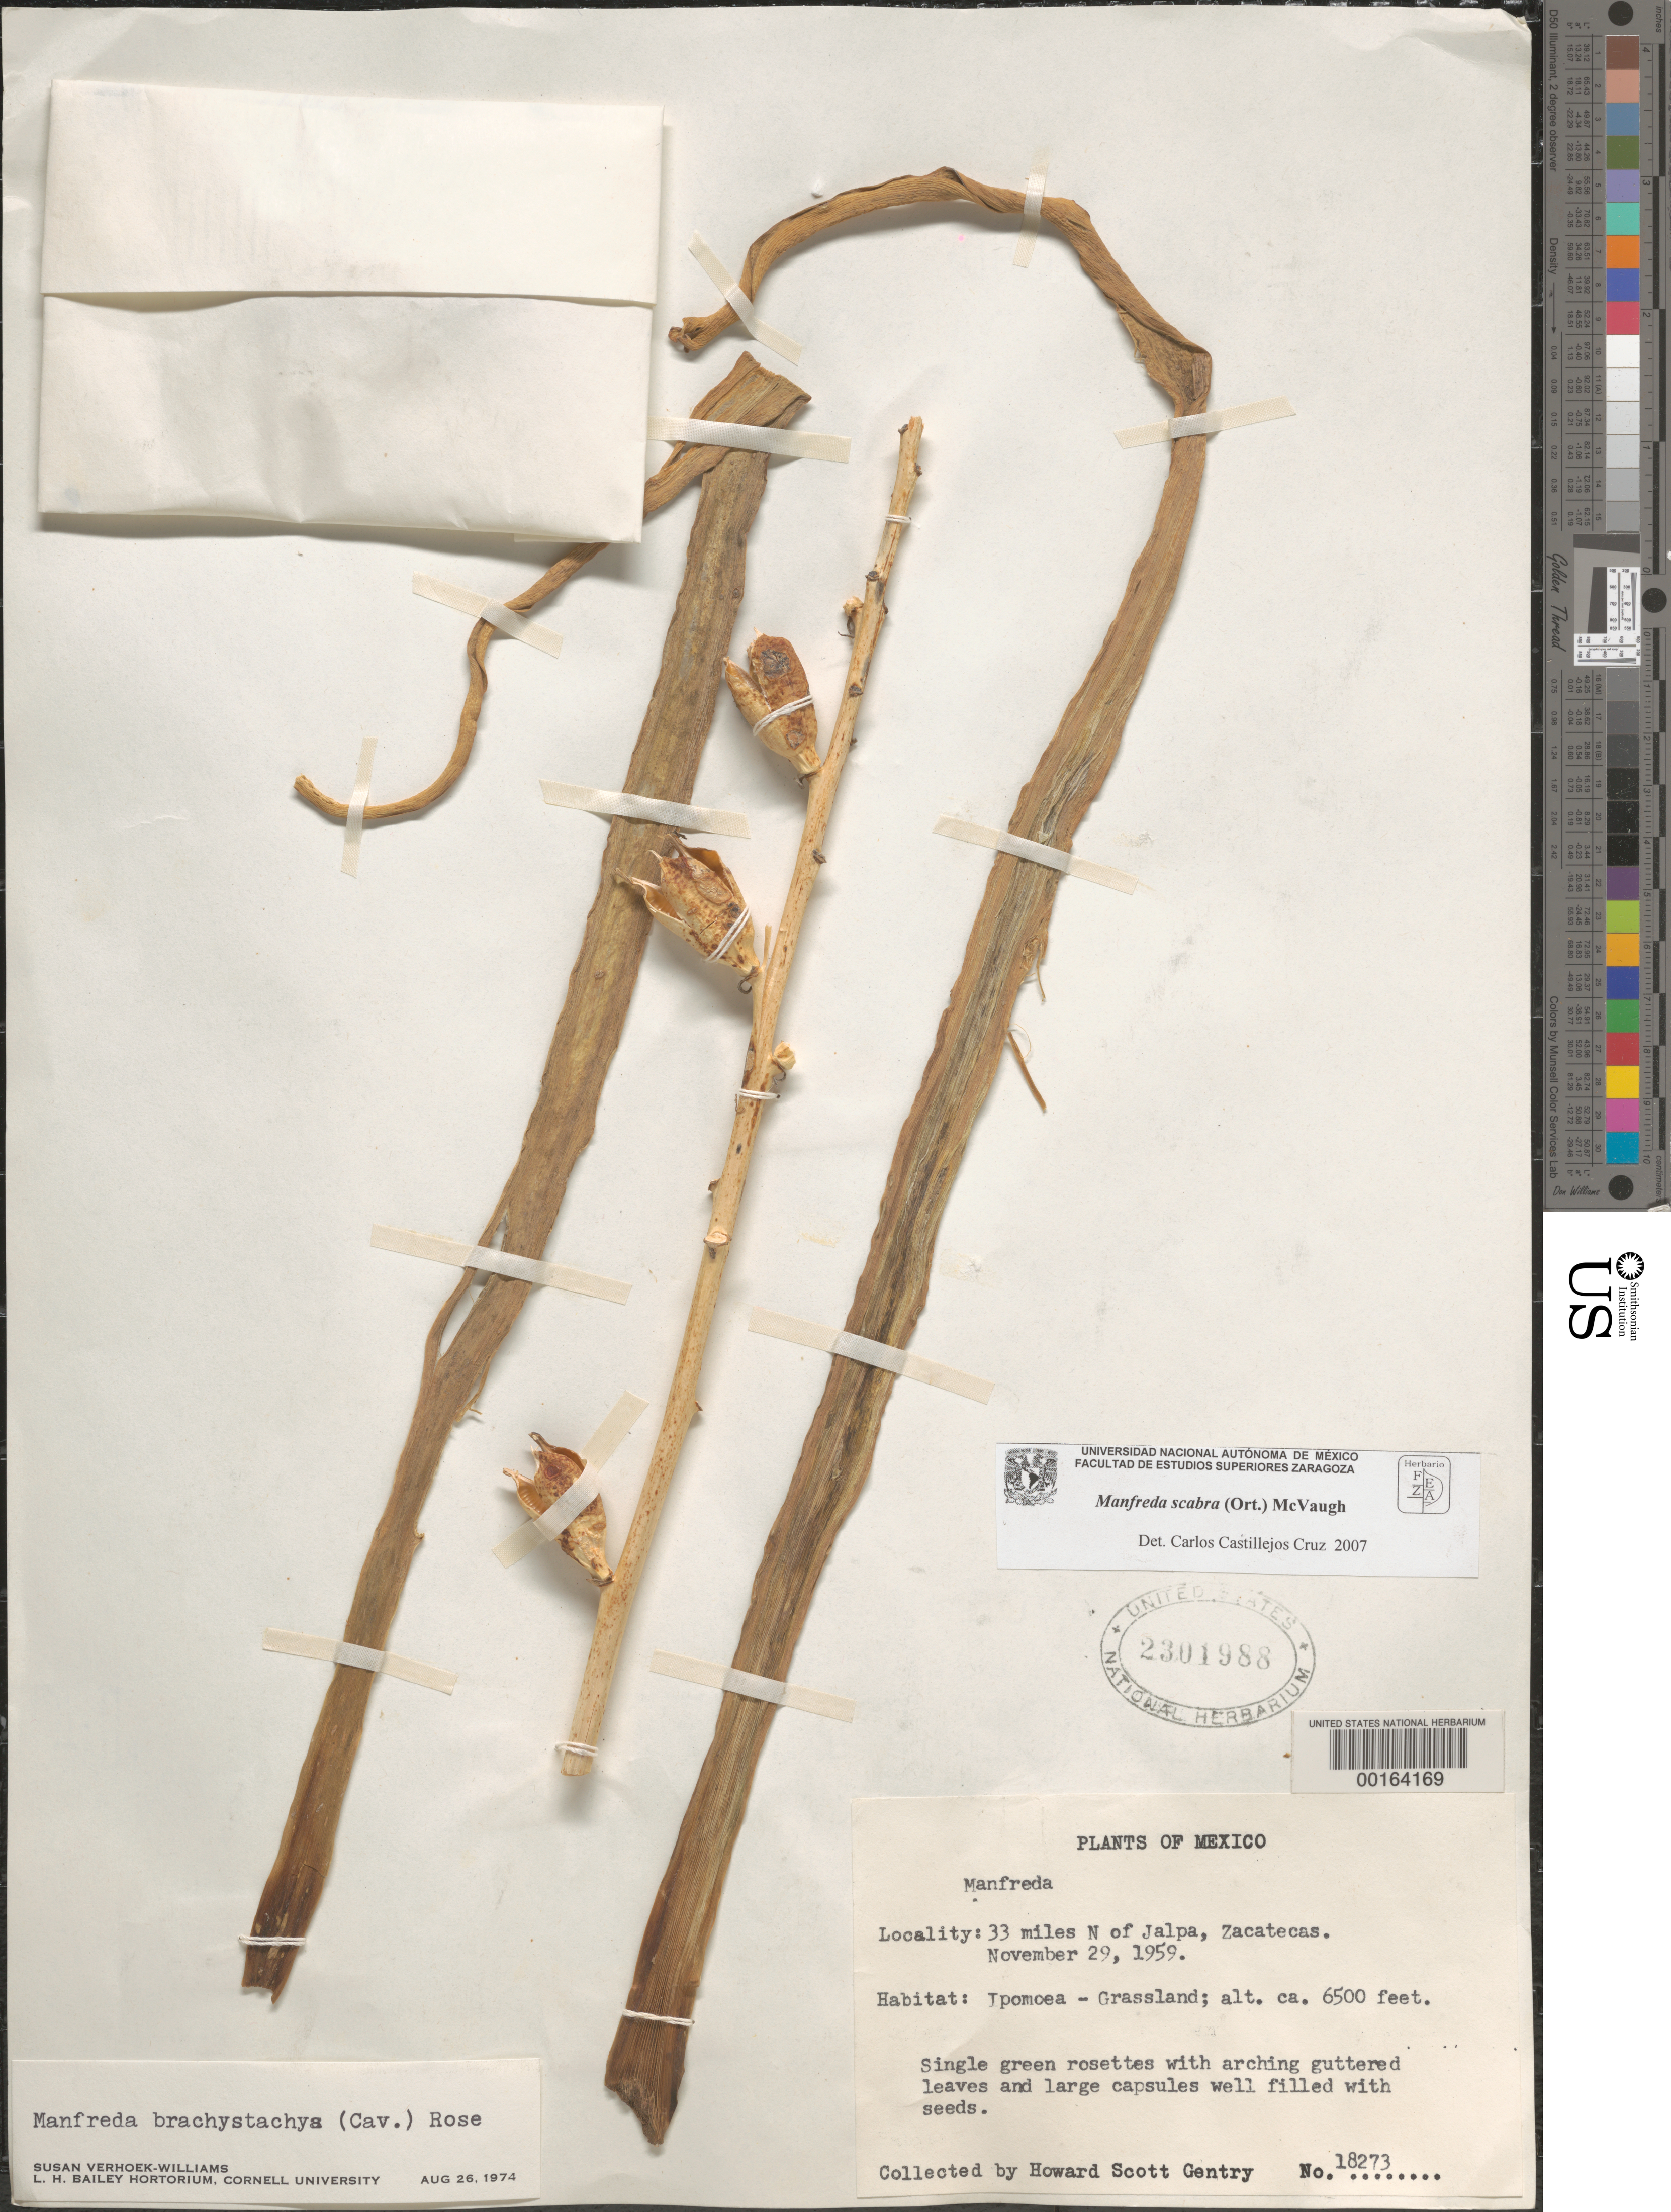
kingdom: Plantae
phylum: Tracheophyta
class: Liliopsida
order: Asparagales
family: Asparagaceae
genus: Manfreda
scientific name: Manfreda scabra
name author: (Ortega) McVaugh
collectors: H. S. Gentry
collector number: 18273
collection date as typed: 29 Nov 1959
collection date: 1959-11-29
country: Mexico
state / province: Zacatecas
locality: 33 mi N of Jalpa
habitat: Ipomoea - grassland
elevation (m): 1981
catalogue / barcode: US 2301988